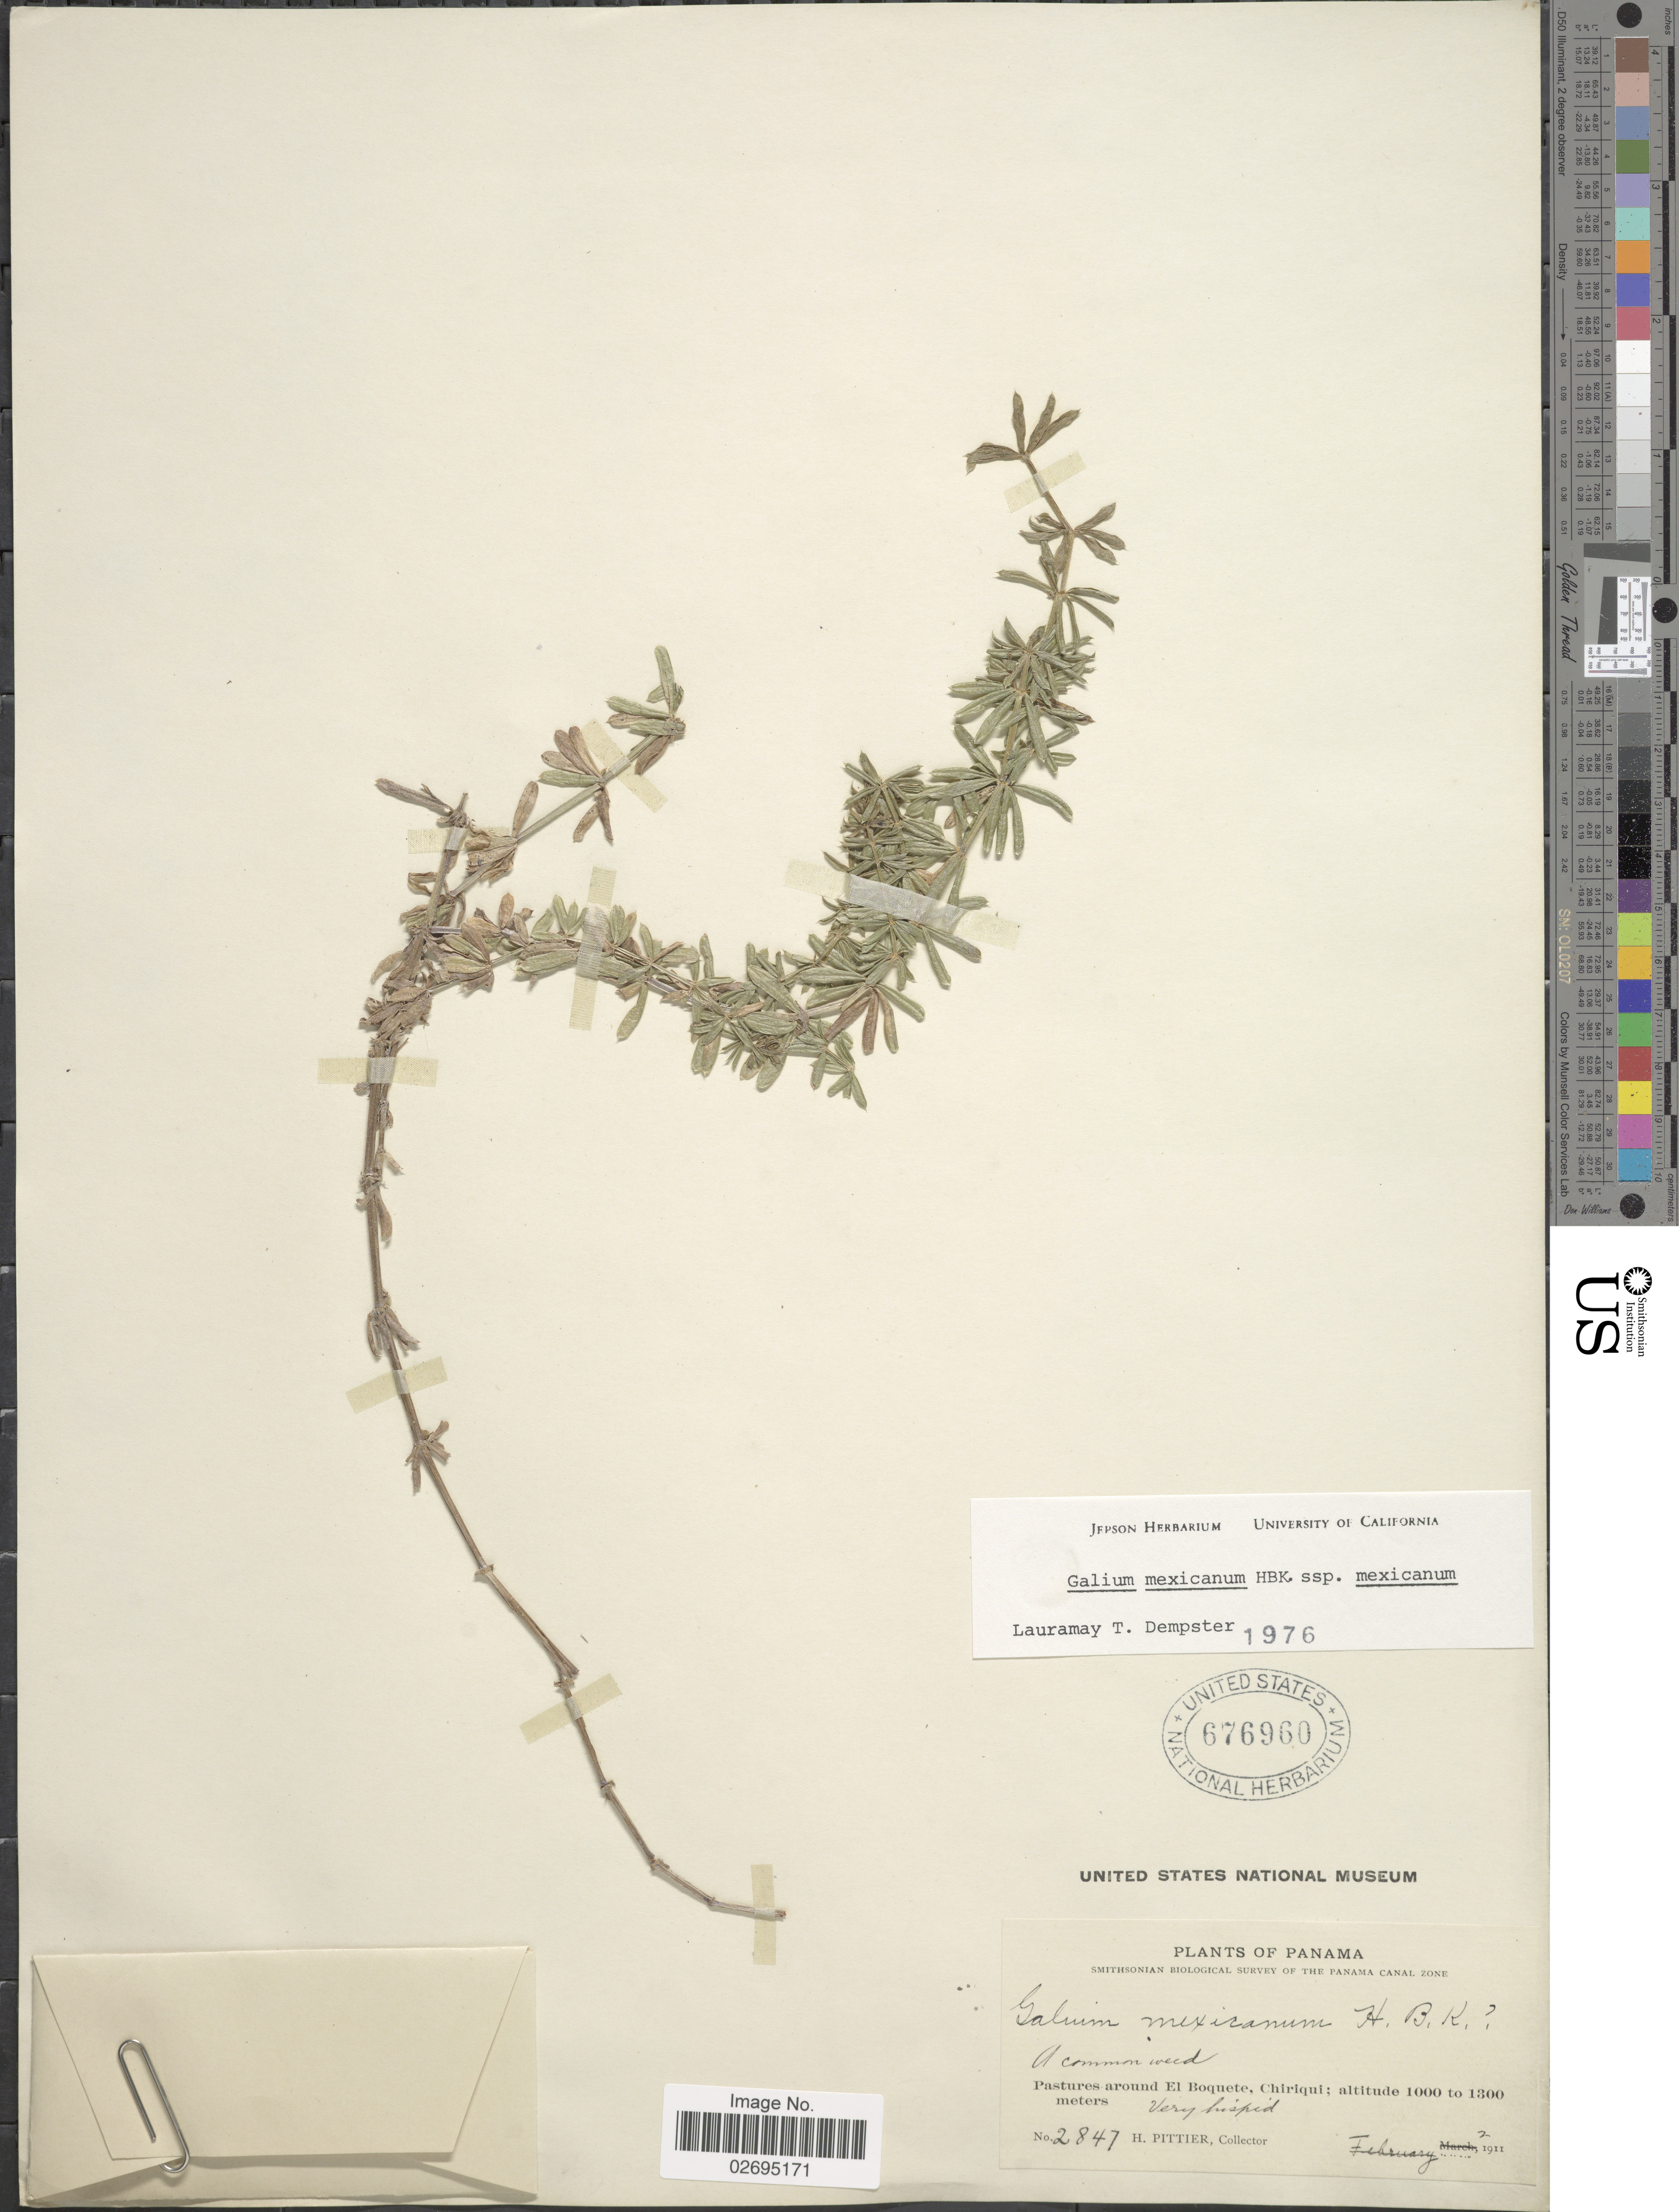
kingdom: Plantae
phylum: Tracheophyta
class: Magnoliopsida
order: Gentianales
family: Rubiaceae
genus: Galium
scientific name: Galium mexicanum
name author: Kunth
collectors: H. F. Pittier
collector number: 2847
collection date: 1911-02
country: Panama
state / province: Chiriqui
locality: Panama Canal Zone. around El Boquete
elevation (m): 1000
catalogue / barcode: US 676960